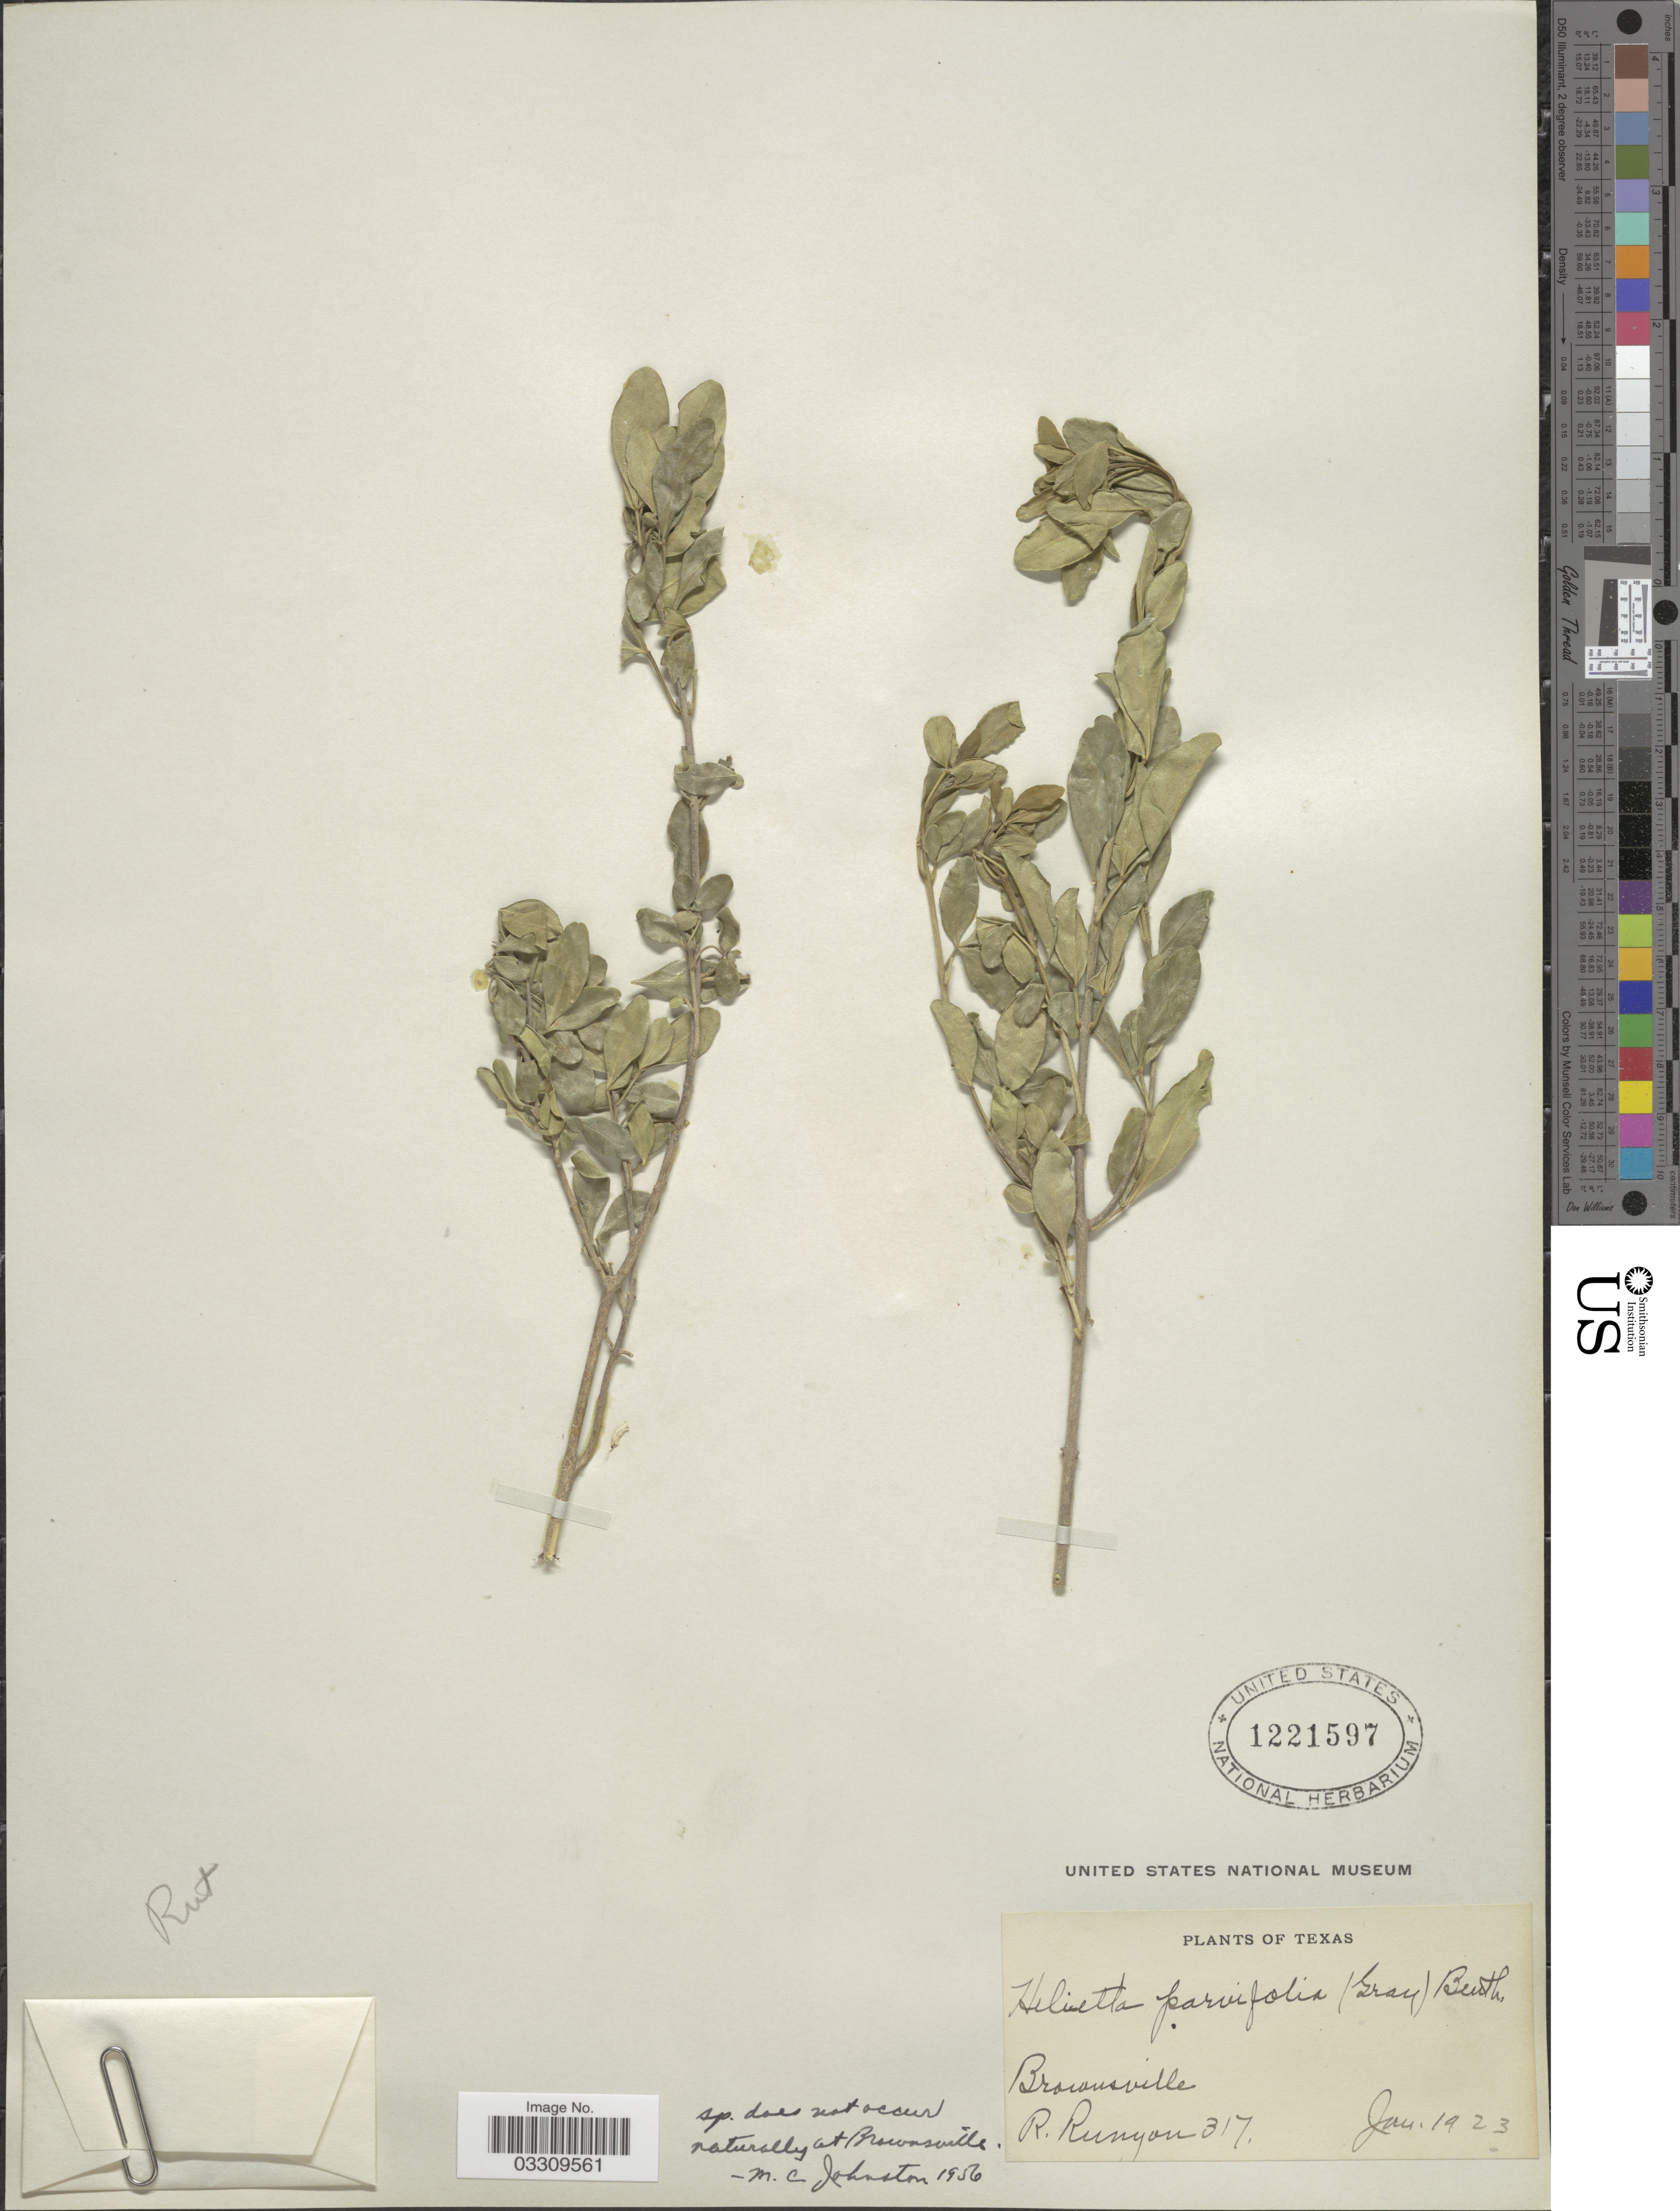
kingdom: Plantae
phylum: Tracheophyta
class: Magnoliopsida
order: Sapindales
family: Rutaceae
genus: Helietta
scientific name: Helietta parvifolia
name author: (A. Gray ex Hemsl.) Benth.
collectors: R. Runyon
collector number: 317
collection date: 1923-01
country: United States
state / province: Texas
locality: Brownsville.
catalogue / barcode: US 1221597